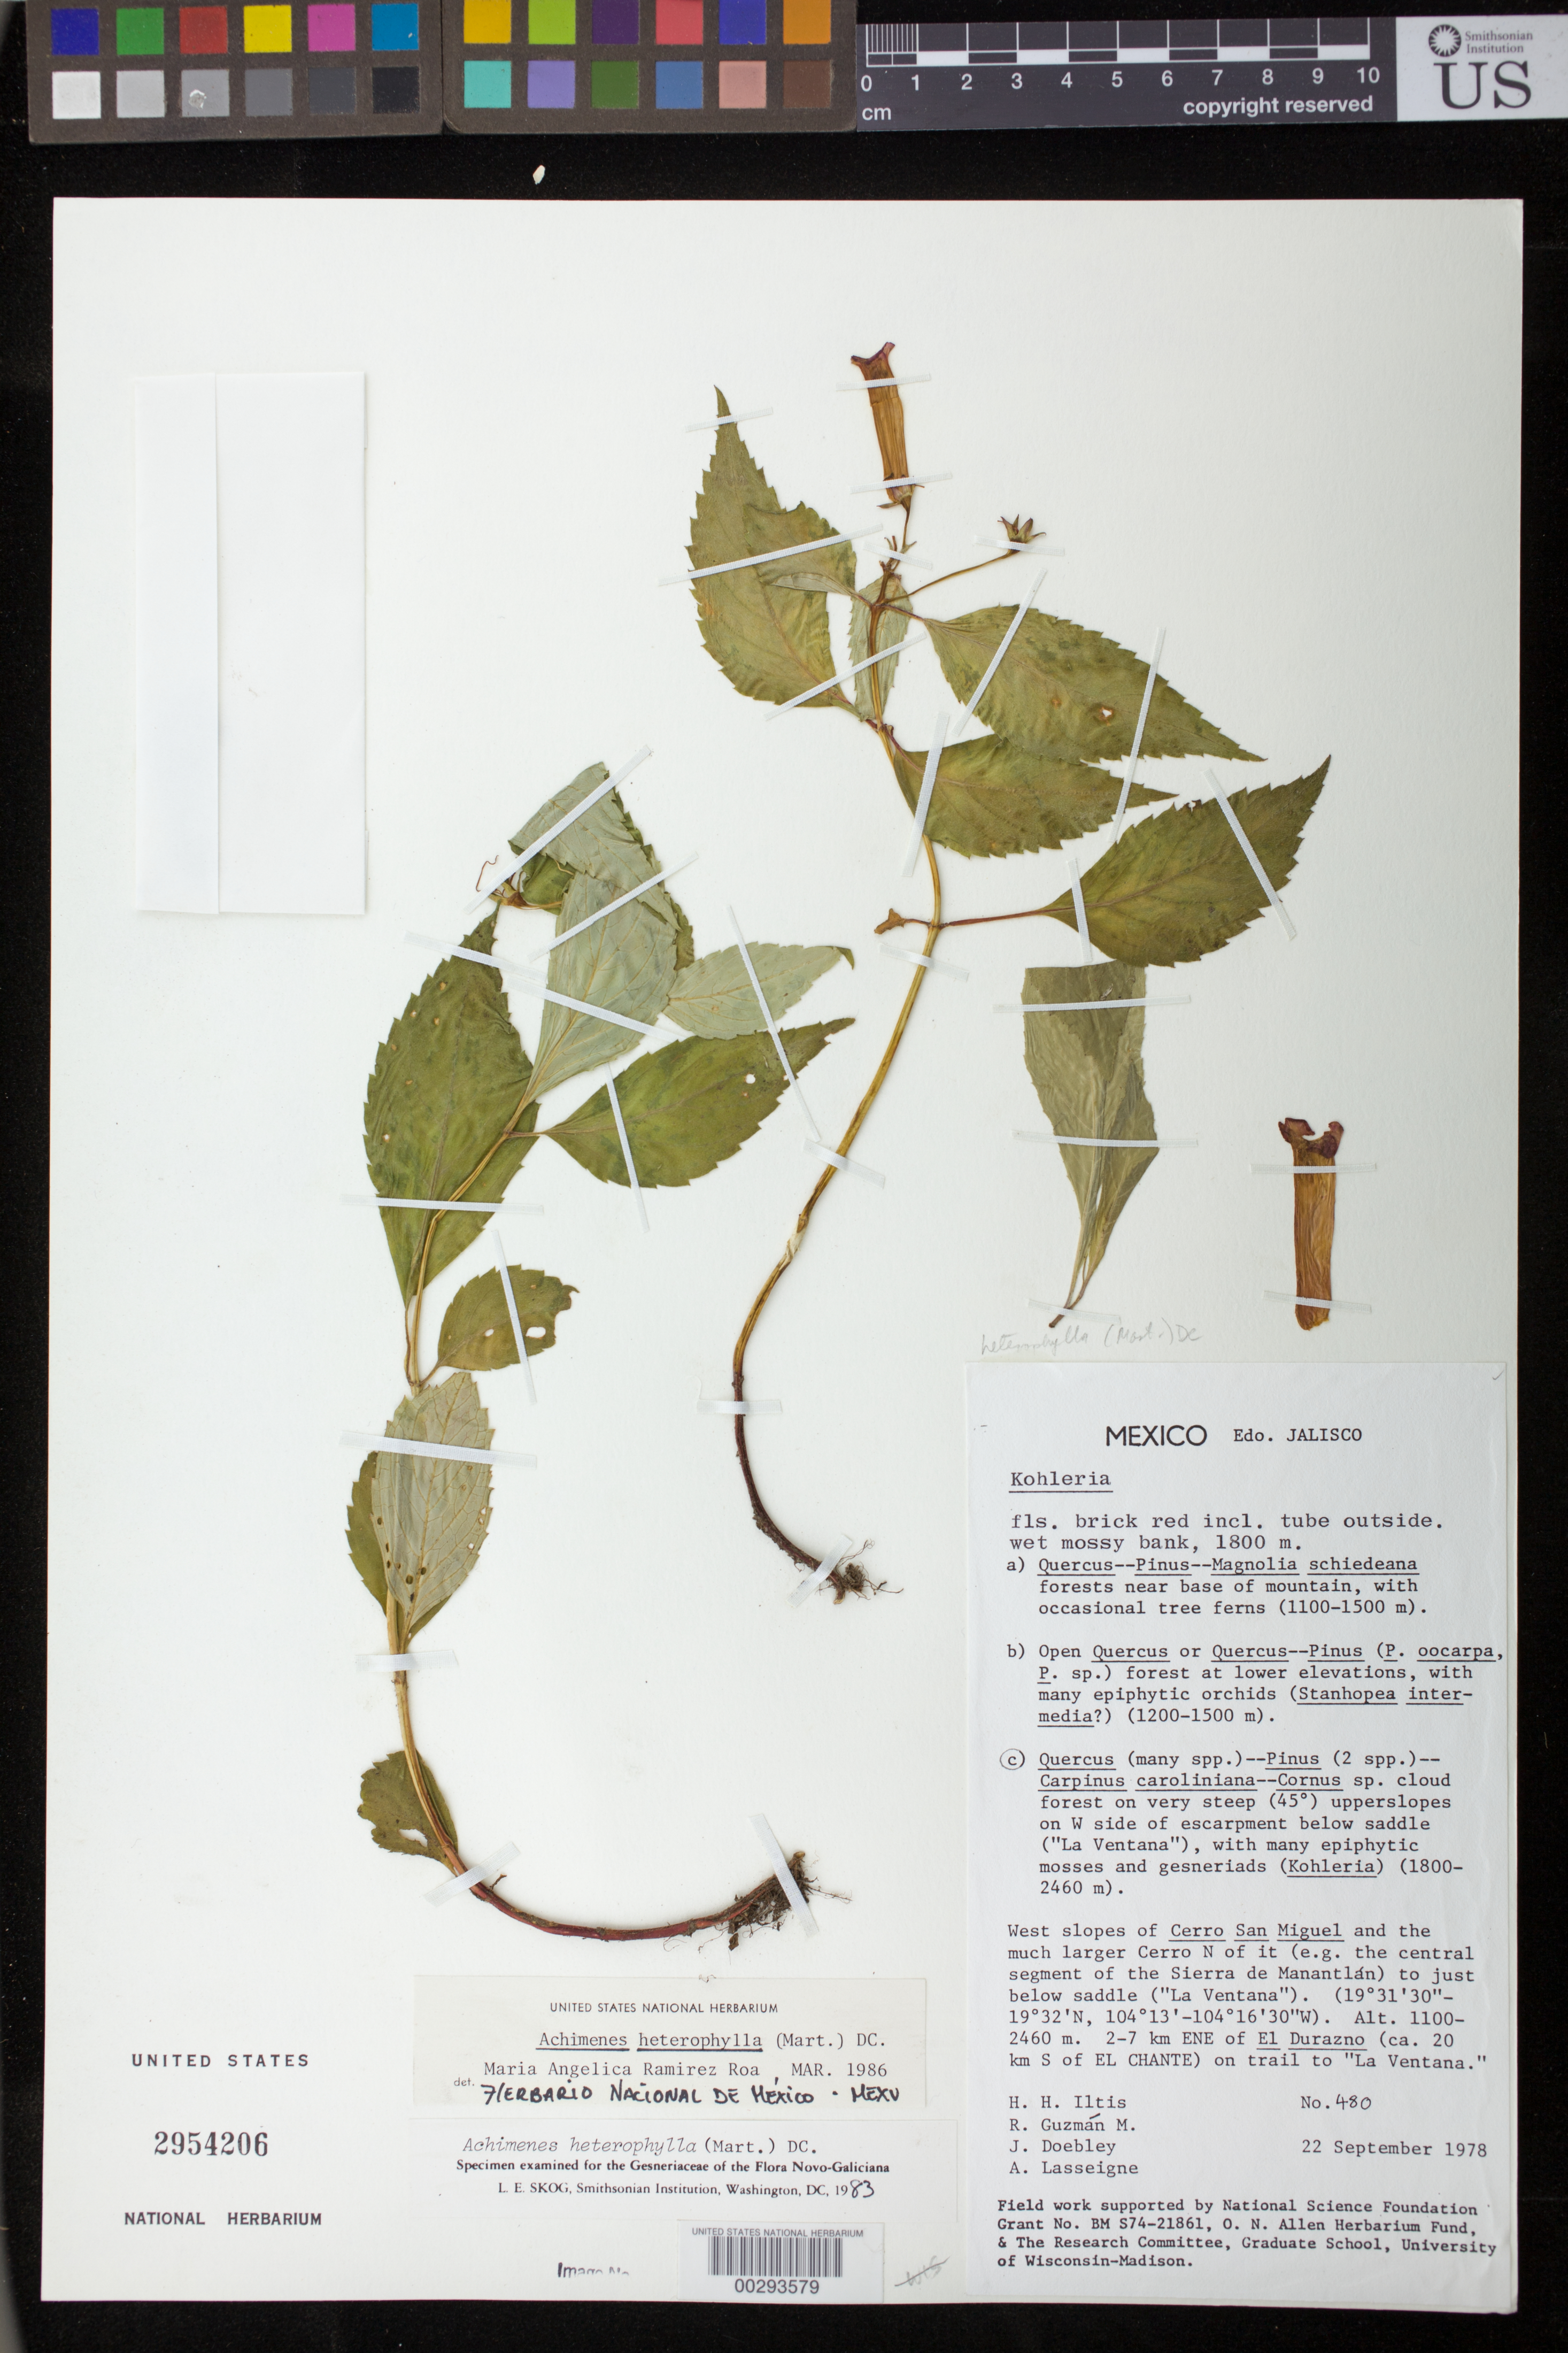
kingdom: Plantae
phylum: Tracheophyta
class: Magnoliopsida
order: Lamiales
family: Gesneriaceae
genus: Achimenes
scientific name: Achimenes heterophylla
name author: (Mart.) DC.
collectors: H. H. Iltis, R. Guzman-M., J. Doebley & A. Lasseigne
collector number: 480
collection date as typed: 22 Sep 1978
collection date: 1978-09-22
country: Mexico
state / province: Jalisco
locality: West slopes of Cerro San Miguel and the much larger cerro N of it to just below saddle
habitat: Wet mossy bank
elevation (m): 1800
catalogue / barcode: US 2954206